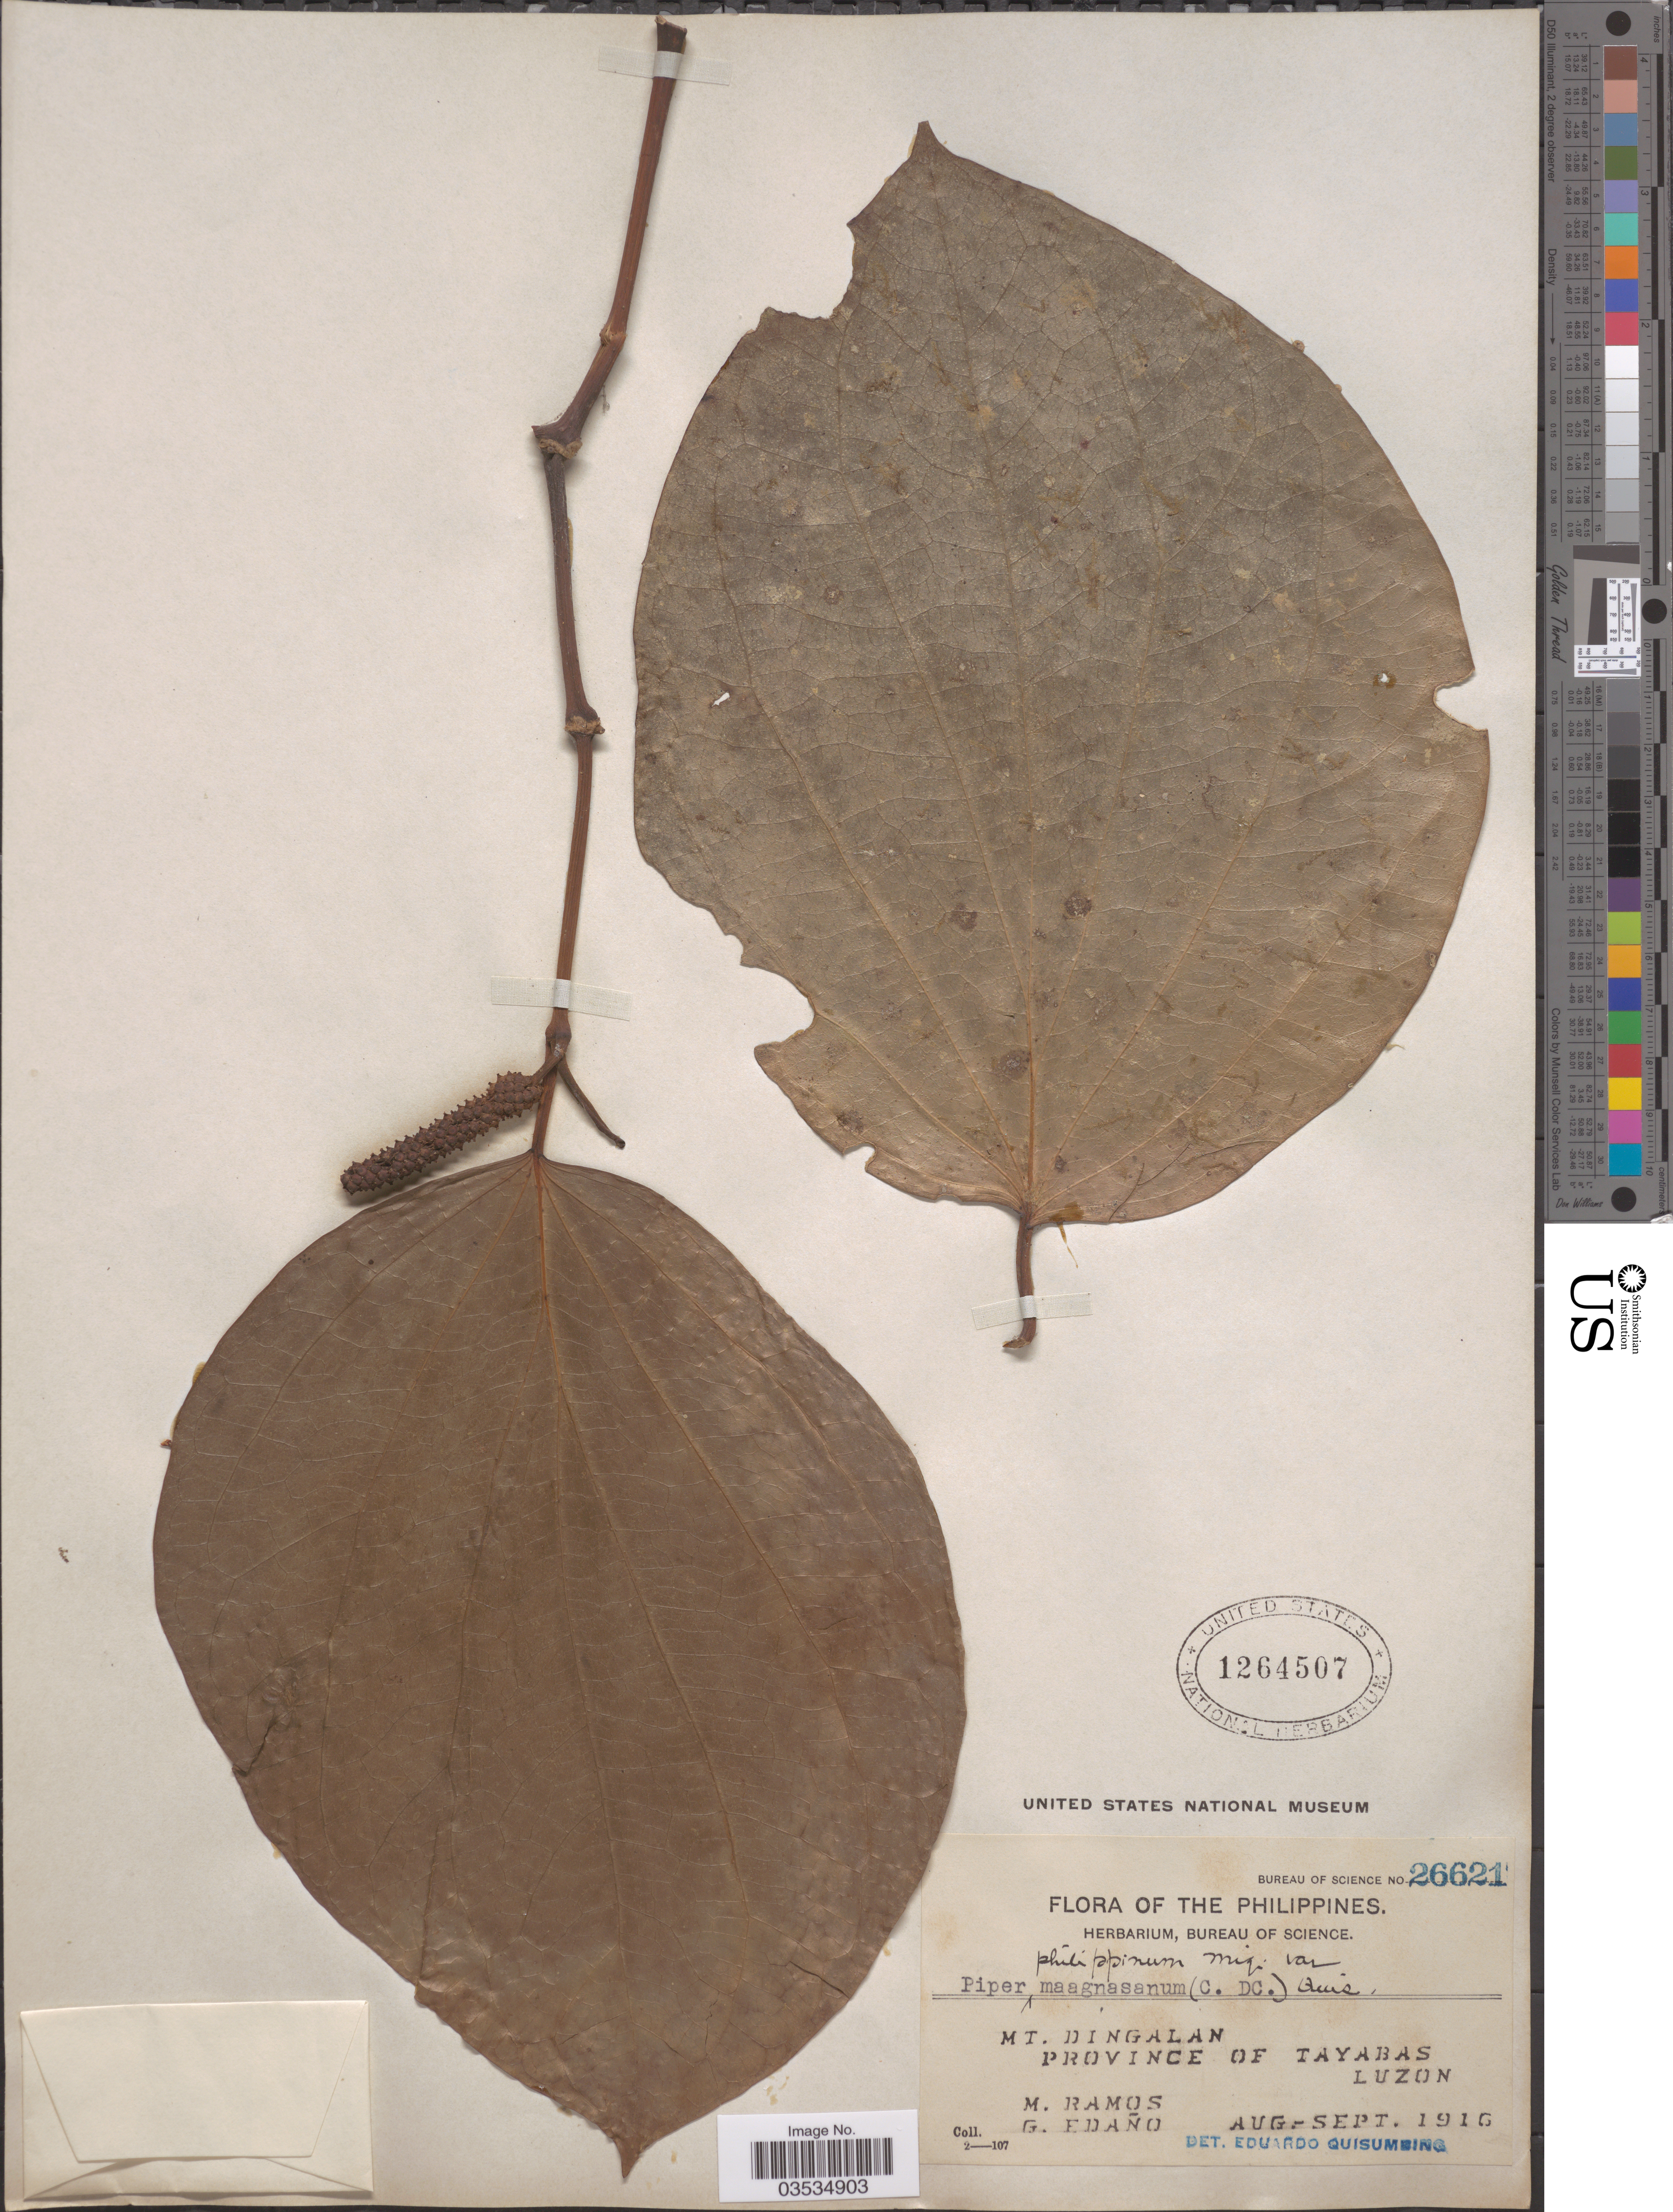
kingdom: Plantae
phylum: Tracheophyta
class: Magnoliopsida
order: Piperales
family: Piperaceae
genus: Piper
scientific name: Piper philippinum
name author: Miq.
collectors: M. Ramos & G. Edaño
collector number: Bureau of Science 26621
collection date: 1916-08/1916-09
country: Philippines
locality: Mt. Dingalan. Province of Tayabas. Luzon.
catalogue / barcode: US 1264507